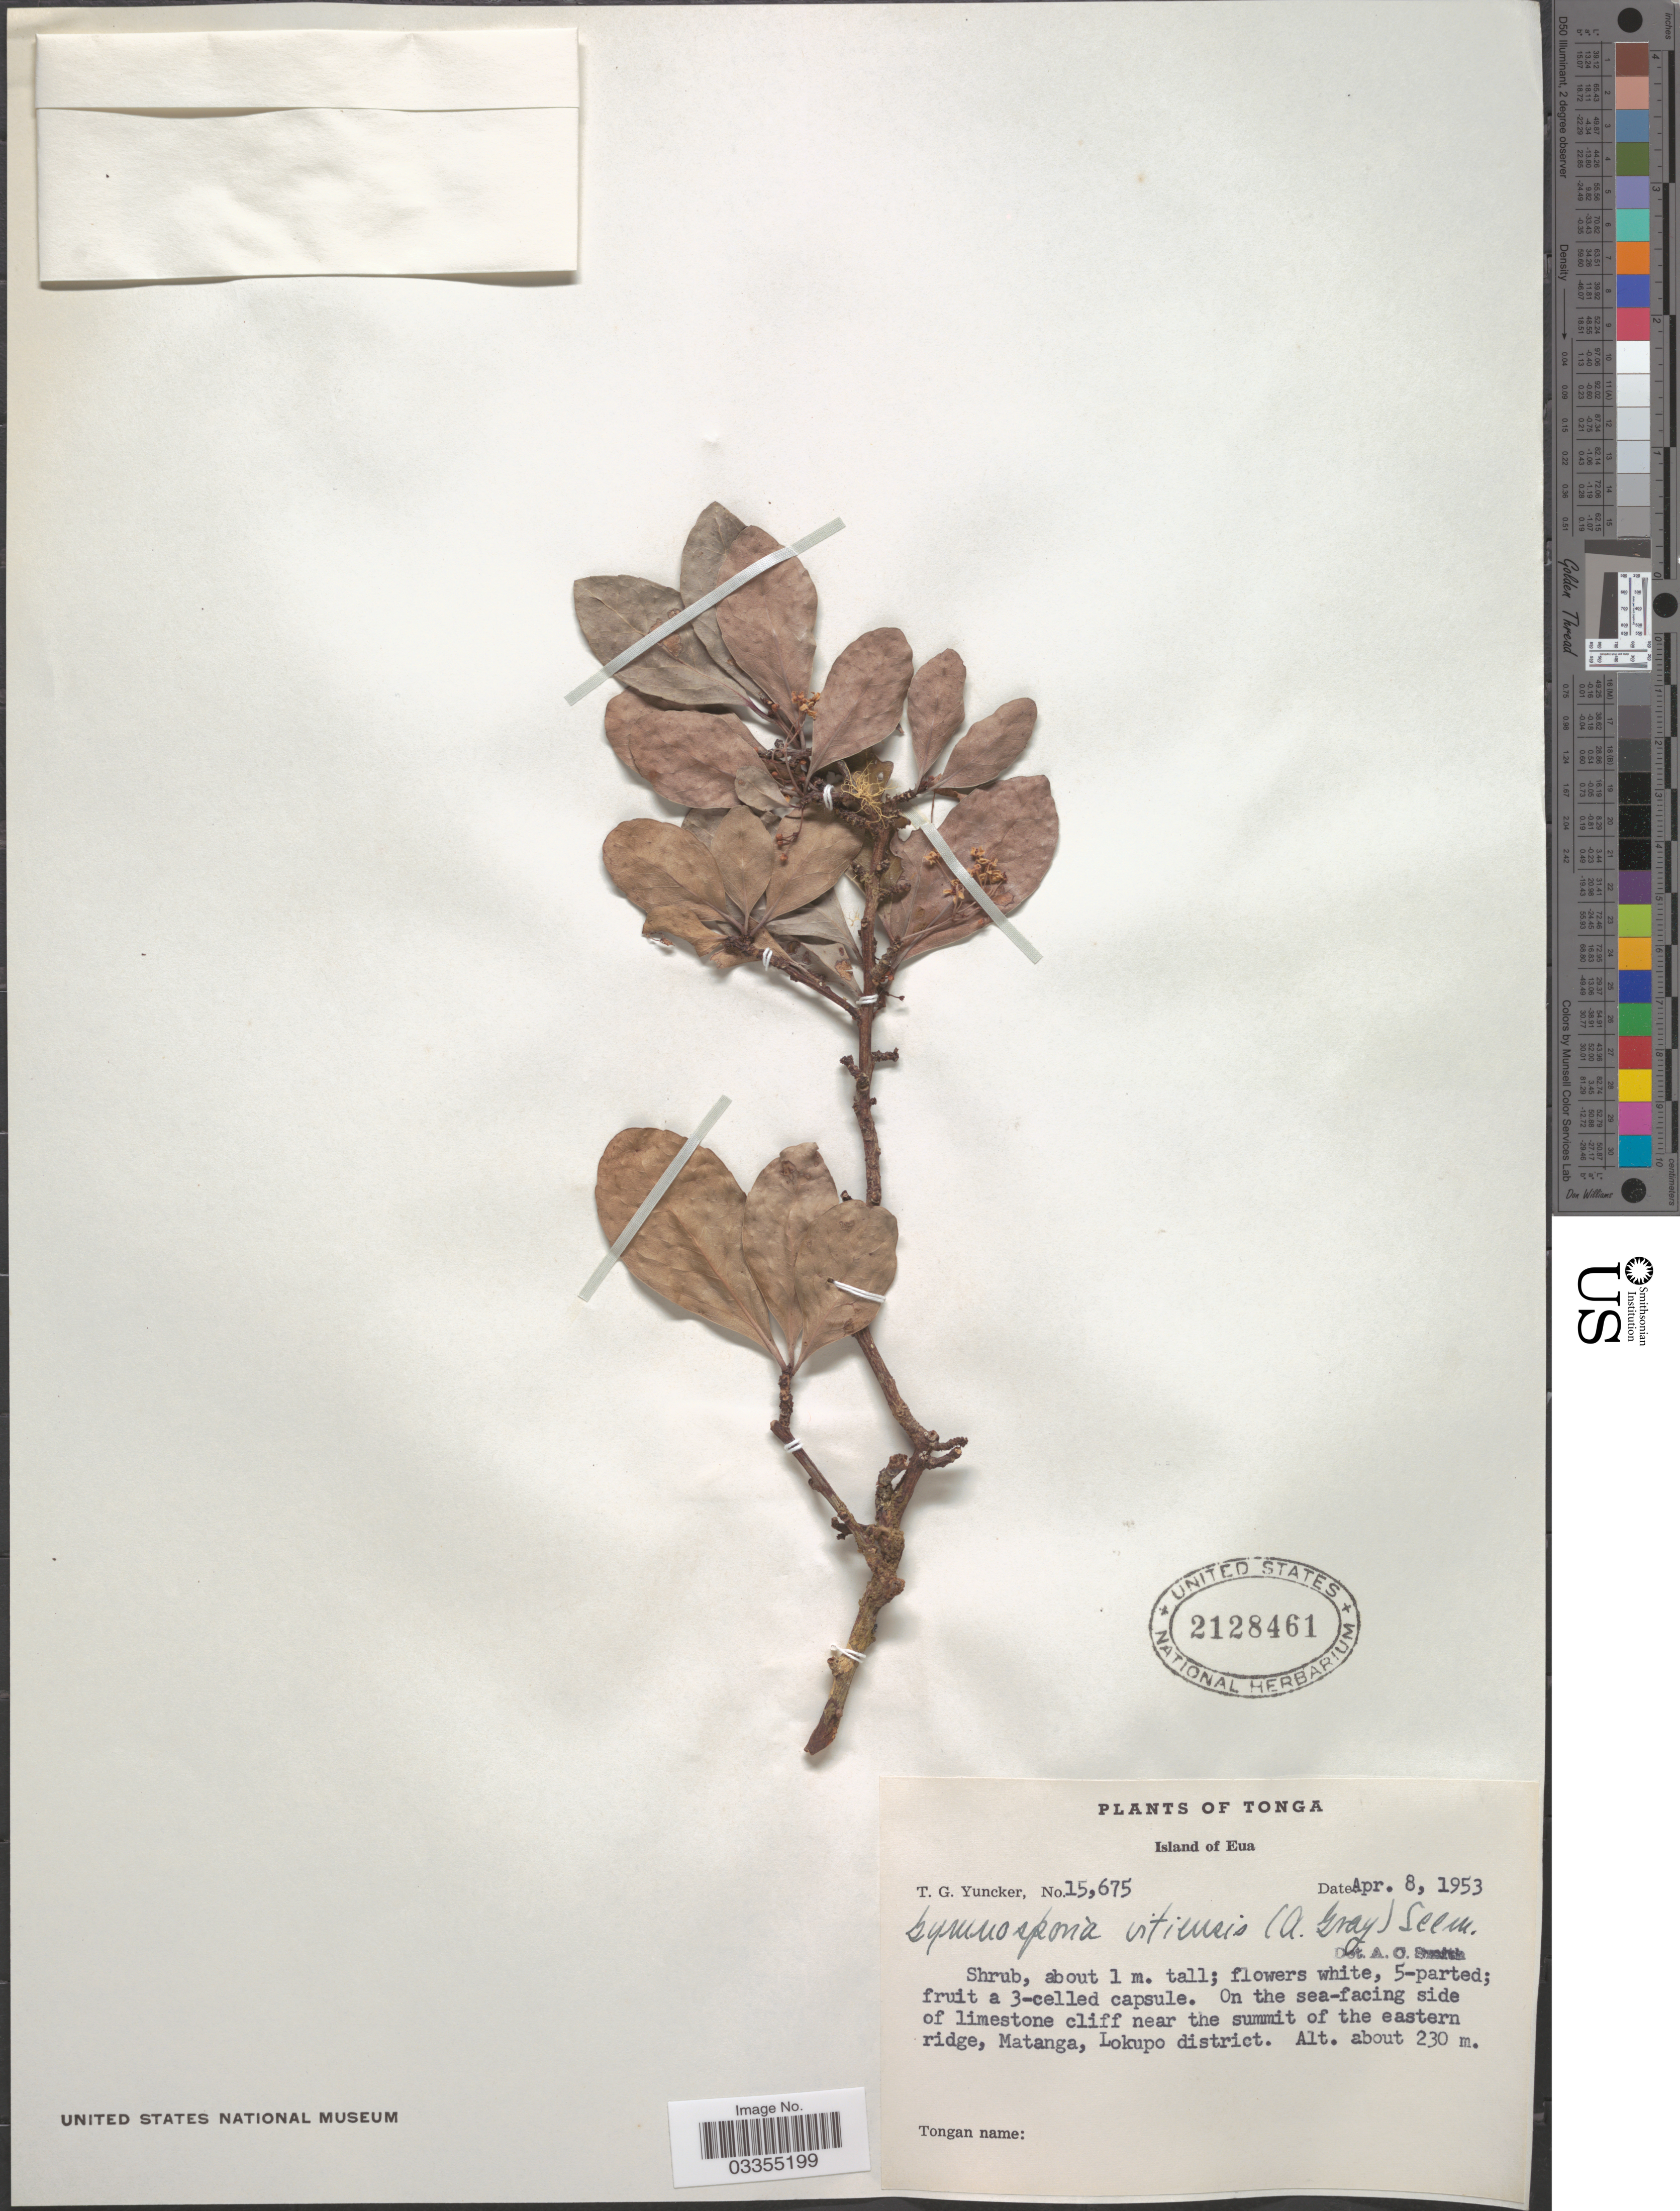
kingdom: Plantae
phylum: Tracheophyta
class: Magnoliopsida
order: Celastrales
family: Celastraceae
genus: Gymnosporia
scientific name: Gymnosporia vitiensis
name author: Seem.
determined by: Wagner, W. L., (BOT), Smithsonian Institution - National Museum of Natural History (UNITED STATES)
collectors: T. G. Yuncker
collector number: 15675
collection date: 1953-04-08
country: Tonga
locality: Island of Eua. On the sea-facing side of limestone cliff near the summit of the eastern ridge, Matanga, Lokupo district.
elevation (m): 230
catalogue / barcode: US 2128461